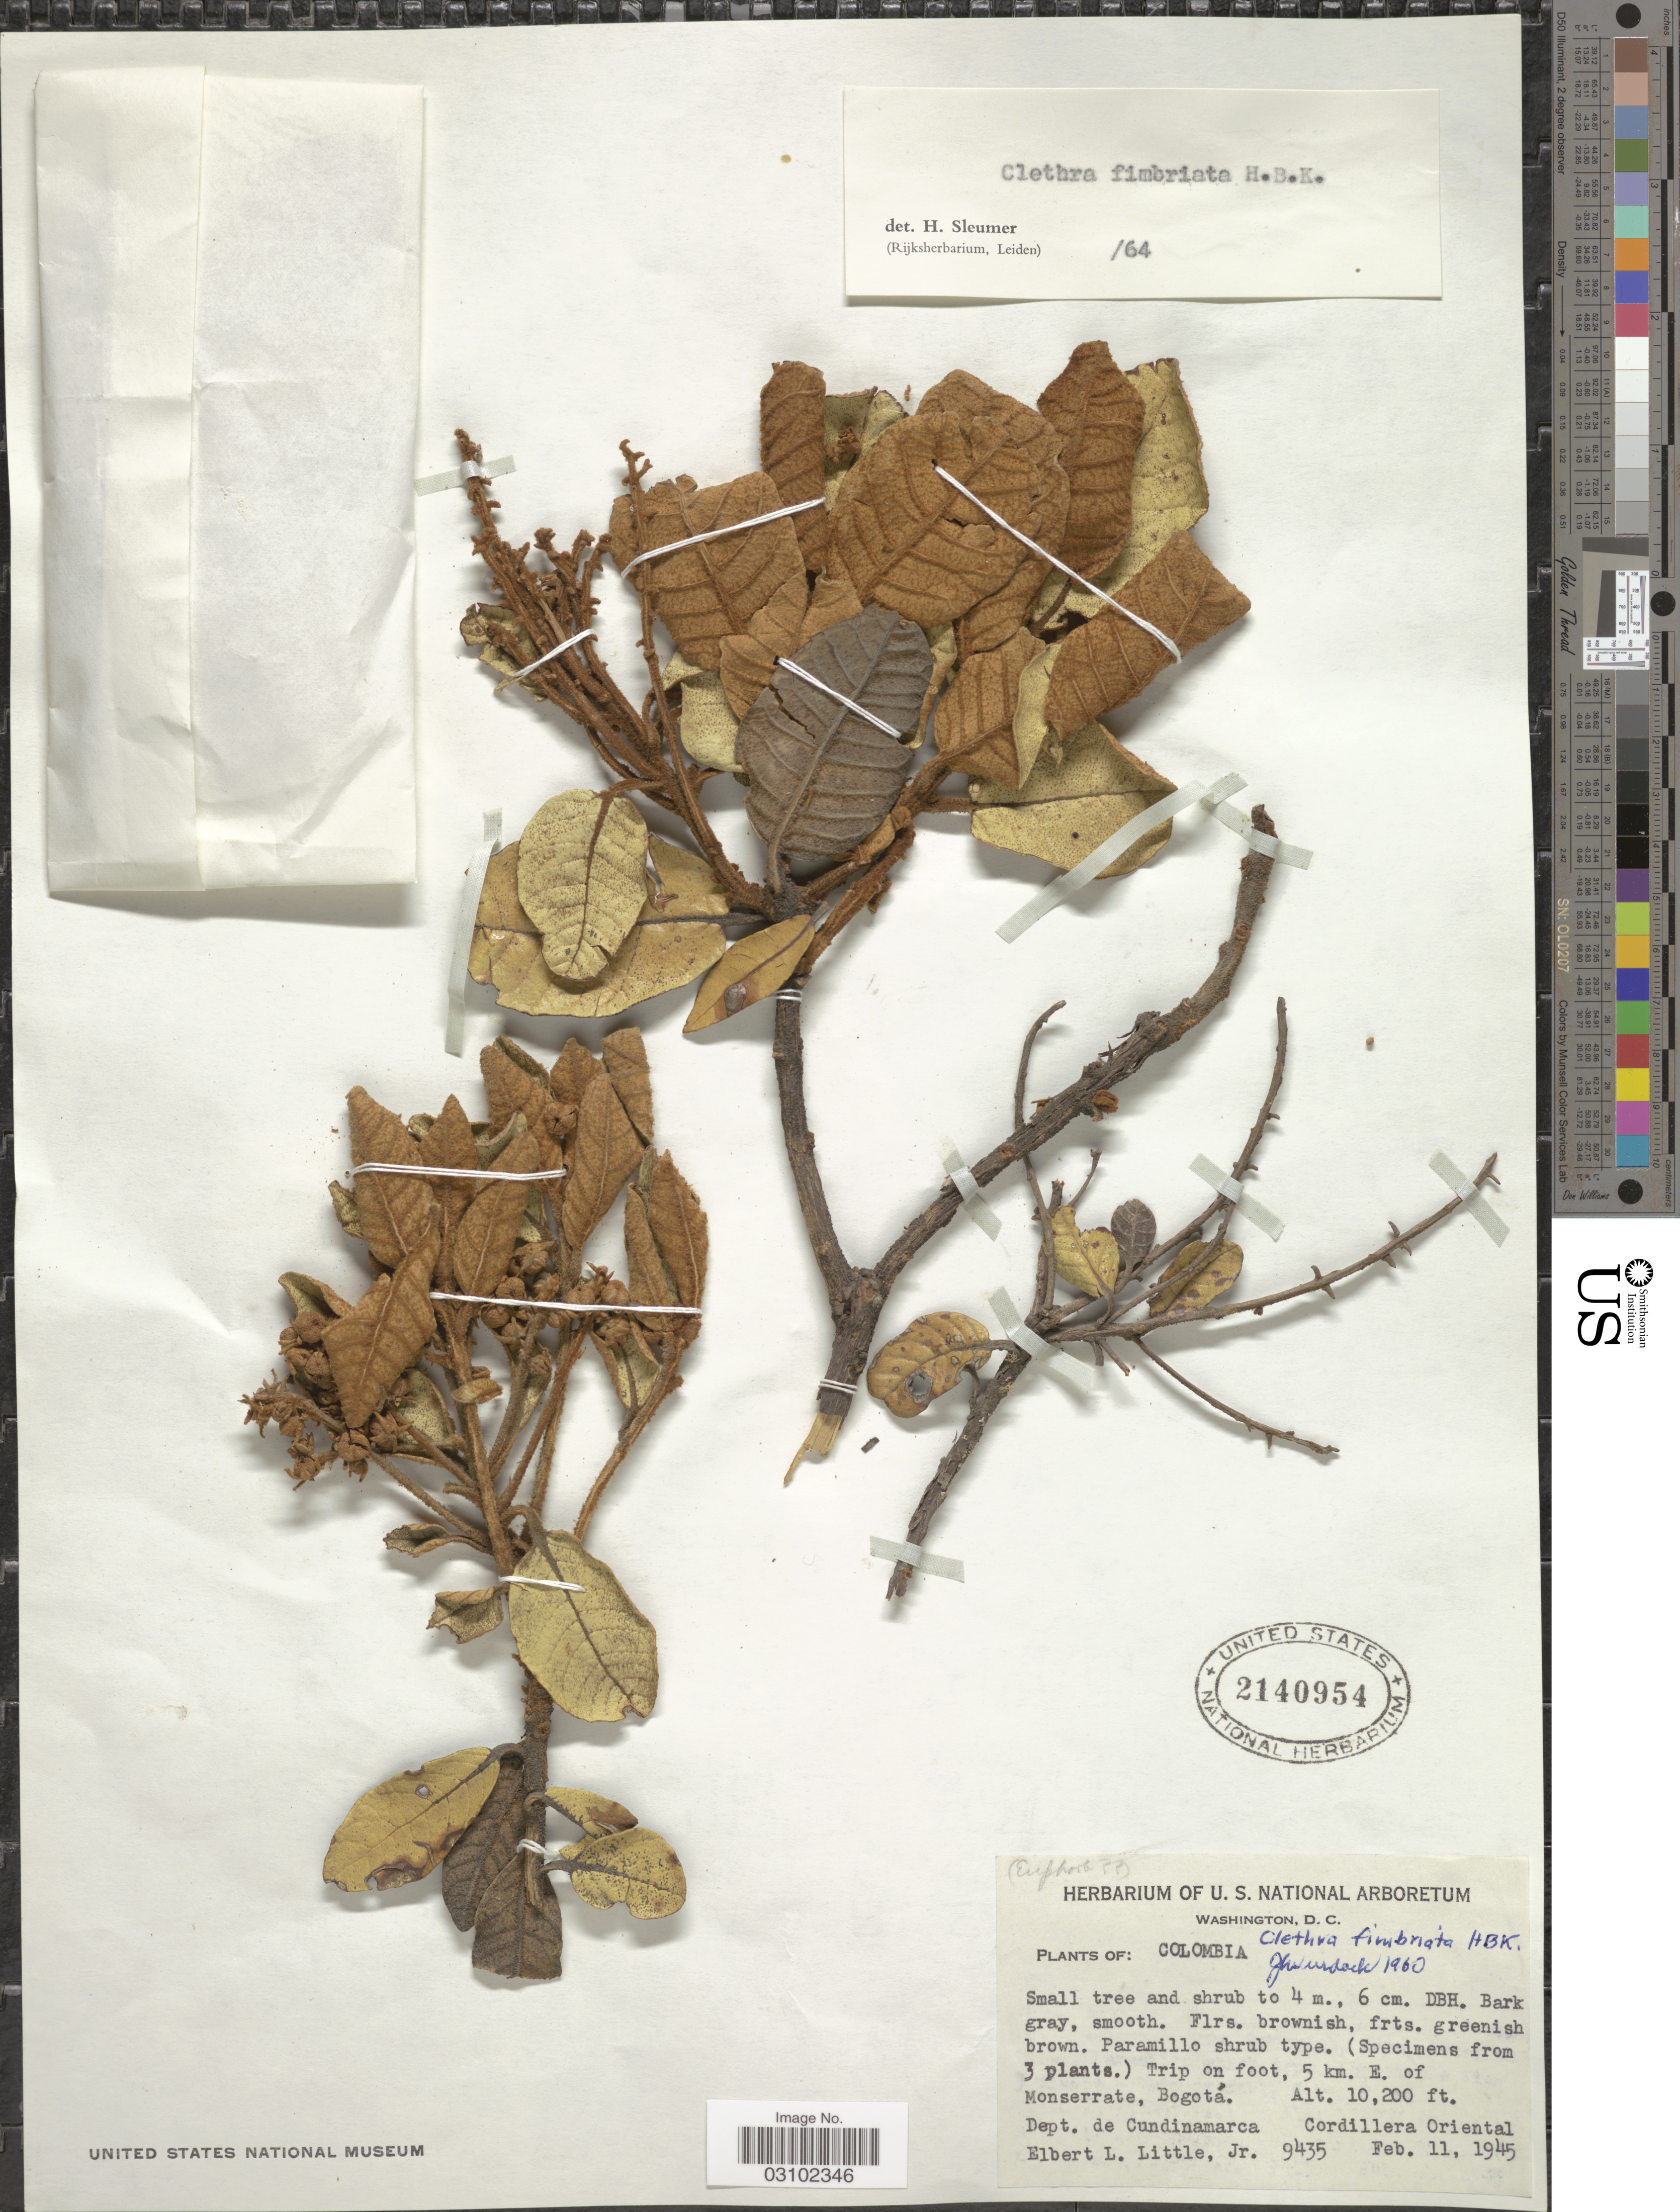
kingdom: Plantae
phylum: Tracheophyta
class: Magnoliopsida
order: Ericales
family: Clethraceae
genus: Clethra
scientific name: Clethra fimbriata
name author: Kunth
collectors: E. L. Little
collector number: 9435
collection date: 1945-02-11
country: Colombia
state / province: Cundinamarca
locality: Trip on foot, 5 km. E. of Monserrate, Bogotá. Dept. de Cundinamarca, Cordillera Oriental.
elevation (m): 3109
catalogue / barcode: US 2140954